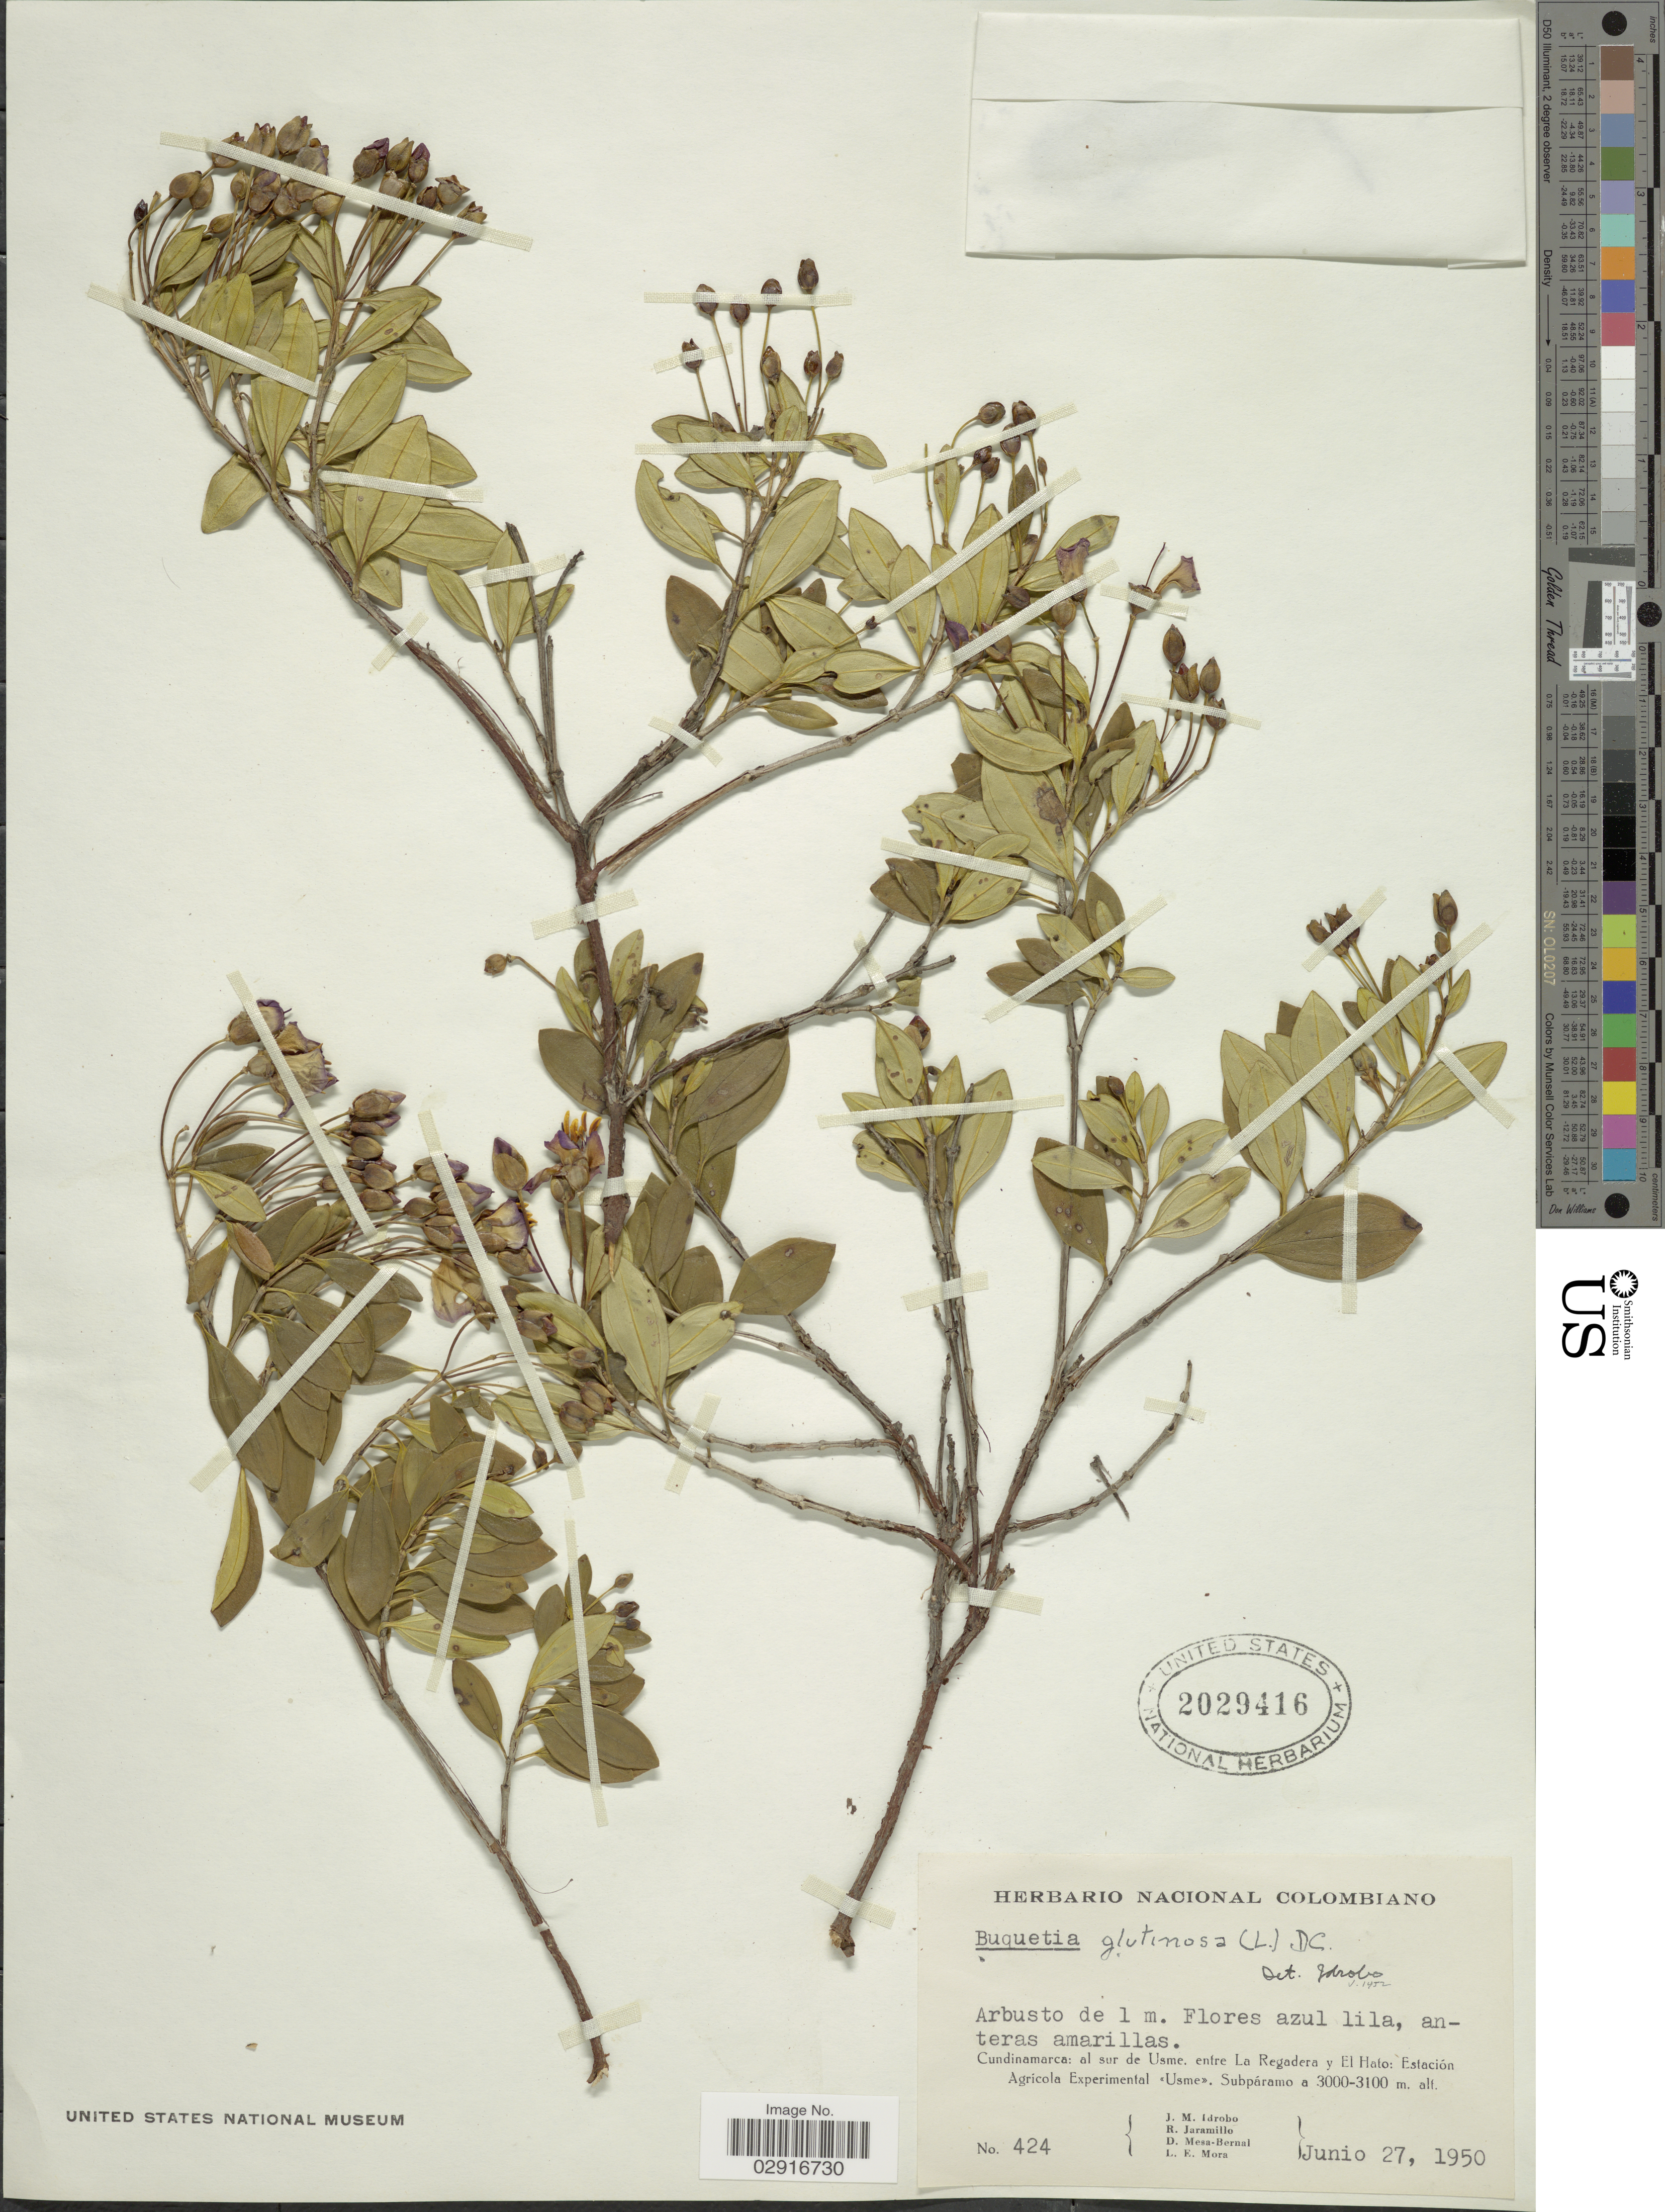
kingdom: Plantae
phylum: Tracheophyta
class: Magnoliopsida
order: Myrtales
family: Melastomataceae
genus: Bucquetia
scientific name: Bucquetia glutinosa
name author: DC.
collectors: J. M. Idrobo, R. Jaramillo, D. Mesa-Bernal & L. Mora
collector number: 424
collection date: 1950-06-27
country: Colombia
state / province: Cundinamarca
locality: Al sur de Usme, entre La Regadera y El Hato: Estación Agrícola Experimental Usme.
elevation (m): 3000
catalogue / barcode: US 2029416